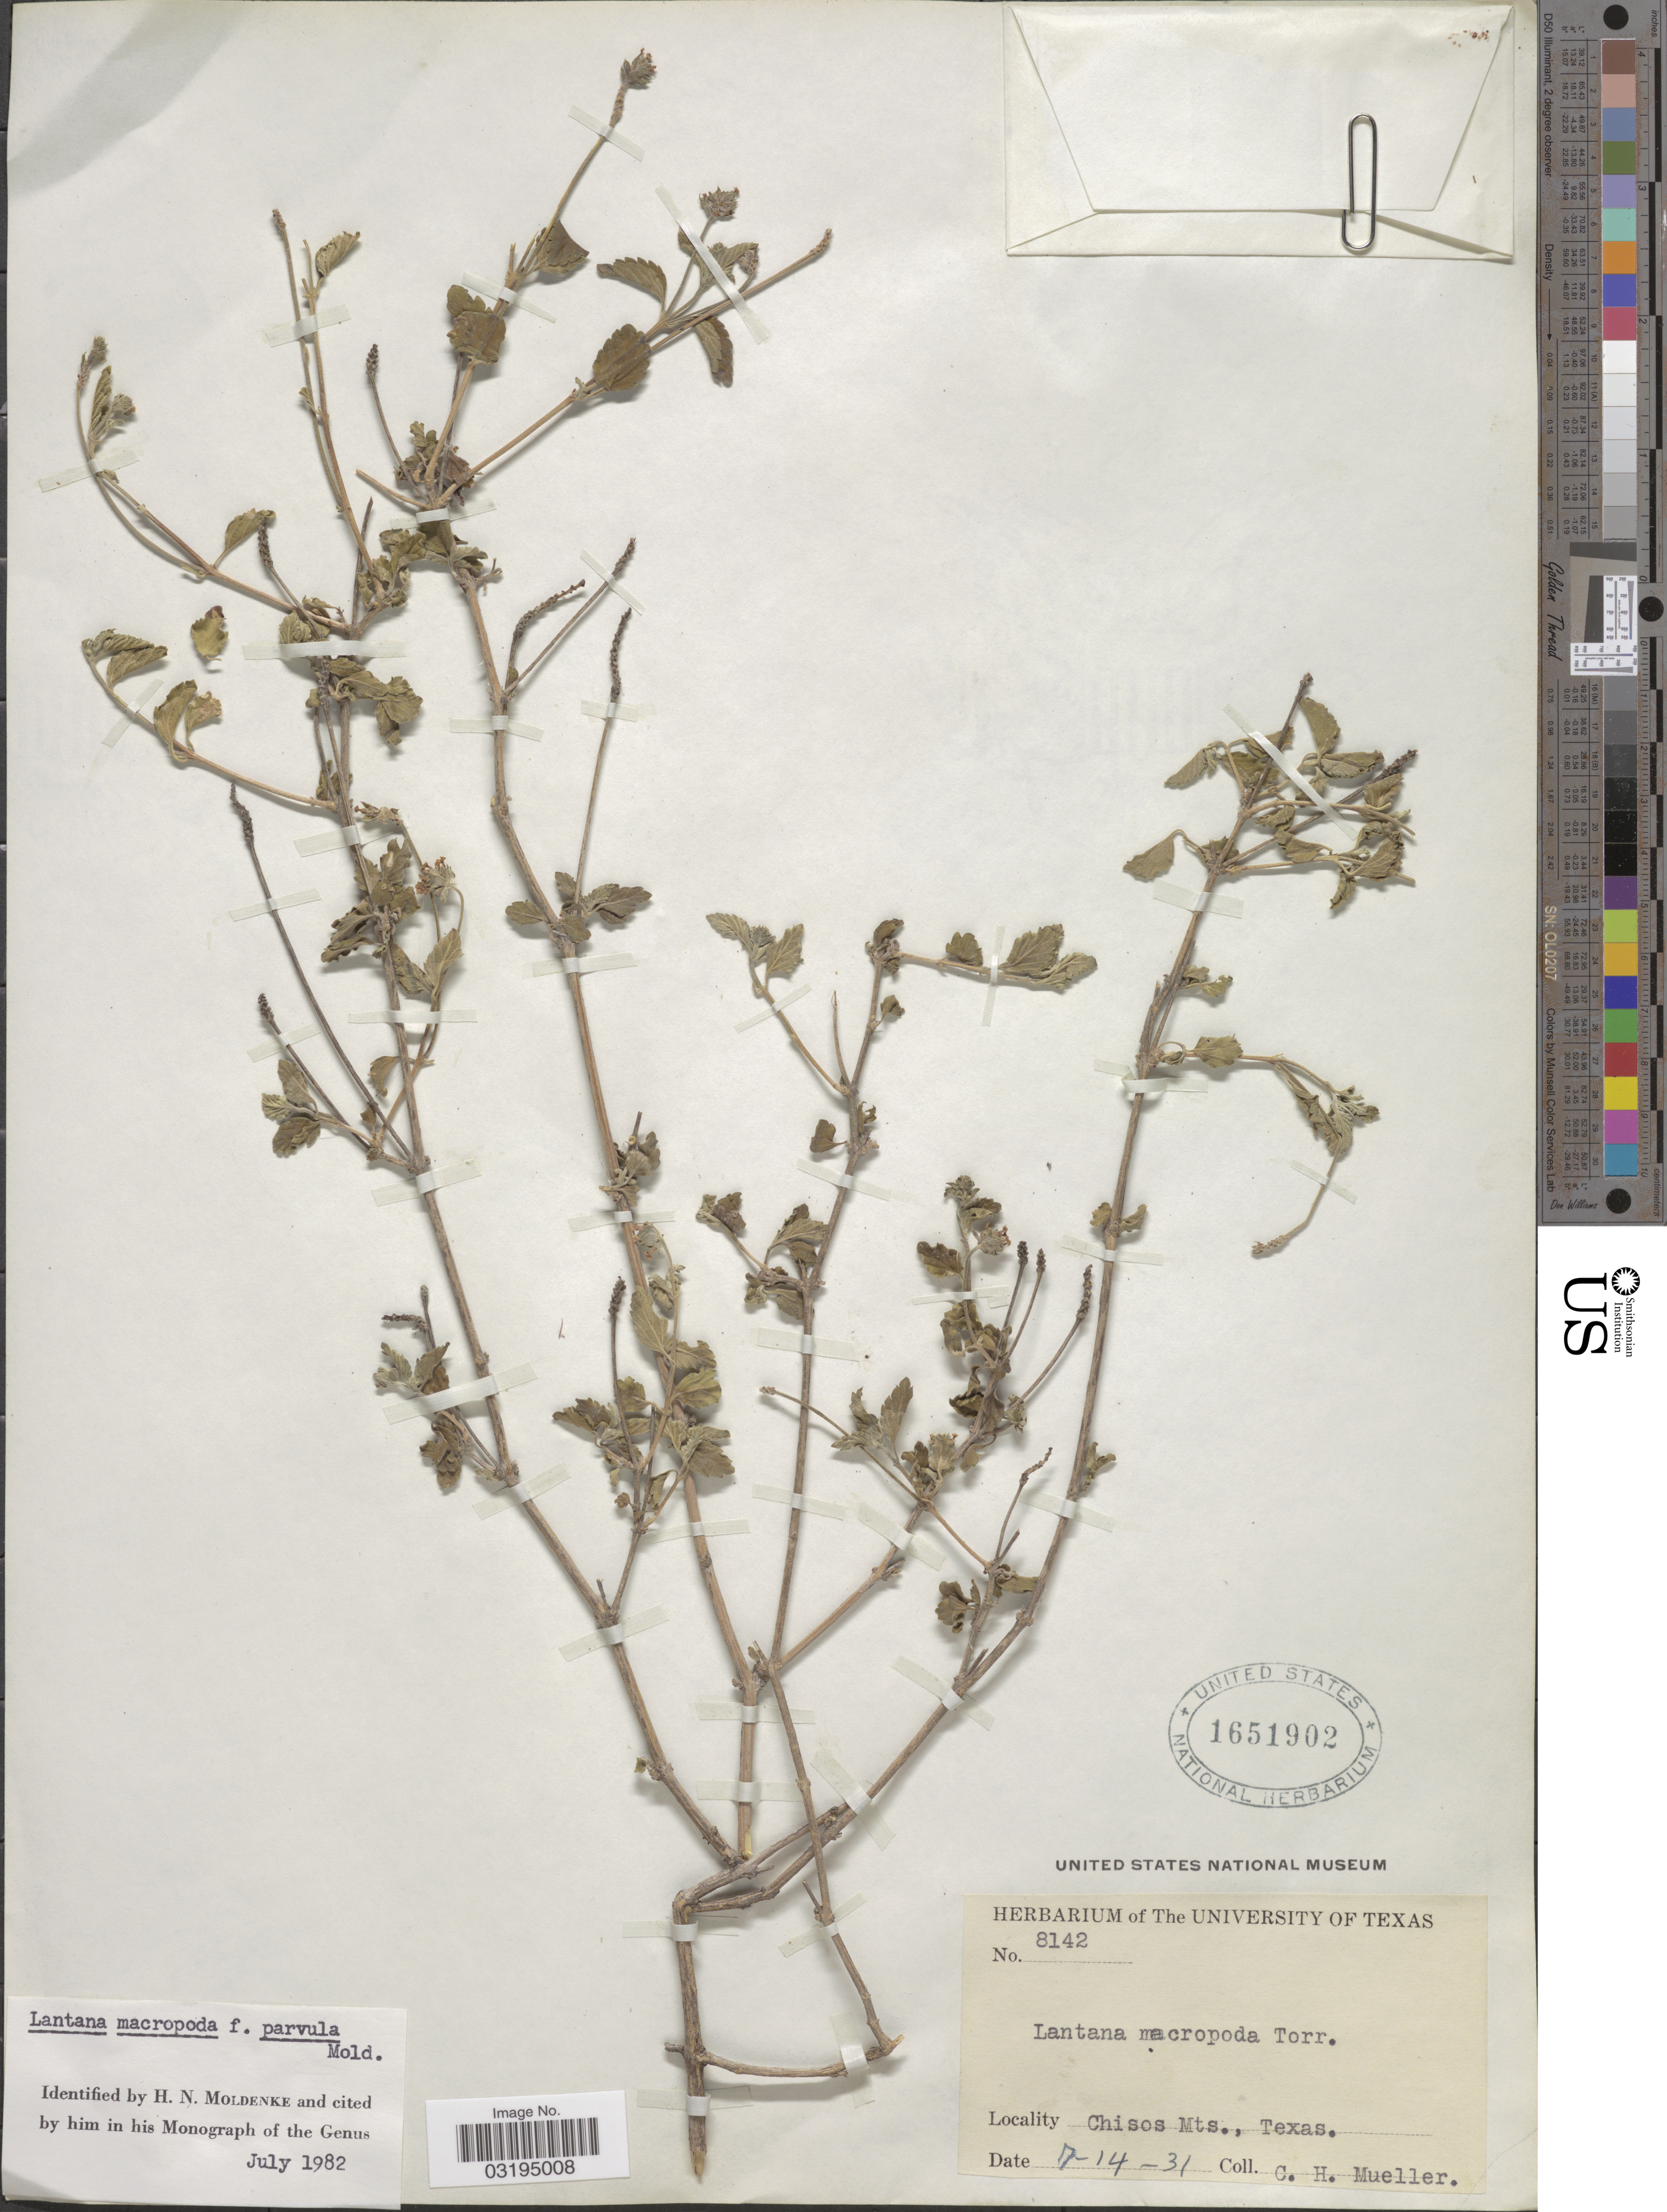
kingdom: Plantae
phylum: Tracheophyta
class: Magnoliopsida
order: Lamiales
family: Verbenaceae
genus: Lantana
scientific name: Lantana macropoda f. parvula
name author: Moldenke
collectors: C. H. Mueller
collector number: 8142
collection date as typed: Transcribed d/m/y: 14/7/31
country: United States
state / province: Texas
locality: Chisos Mts.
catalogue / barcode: US 1651902